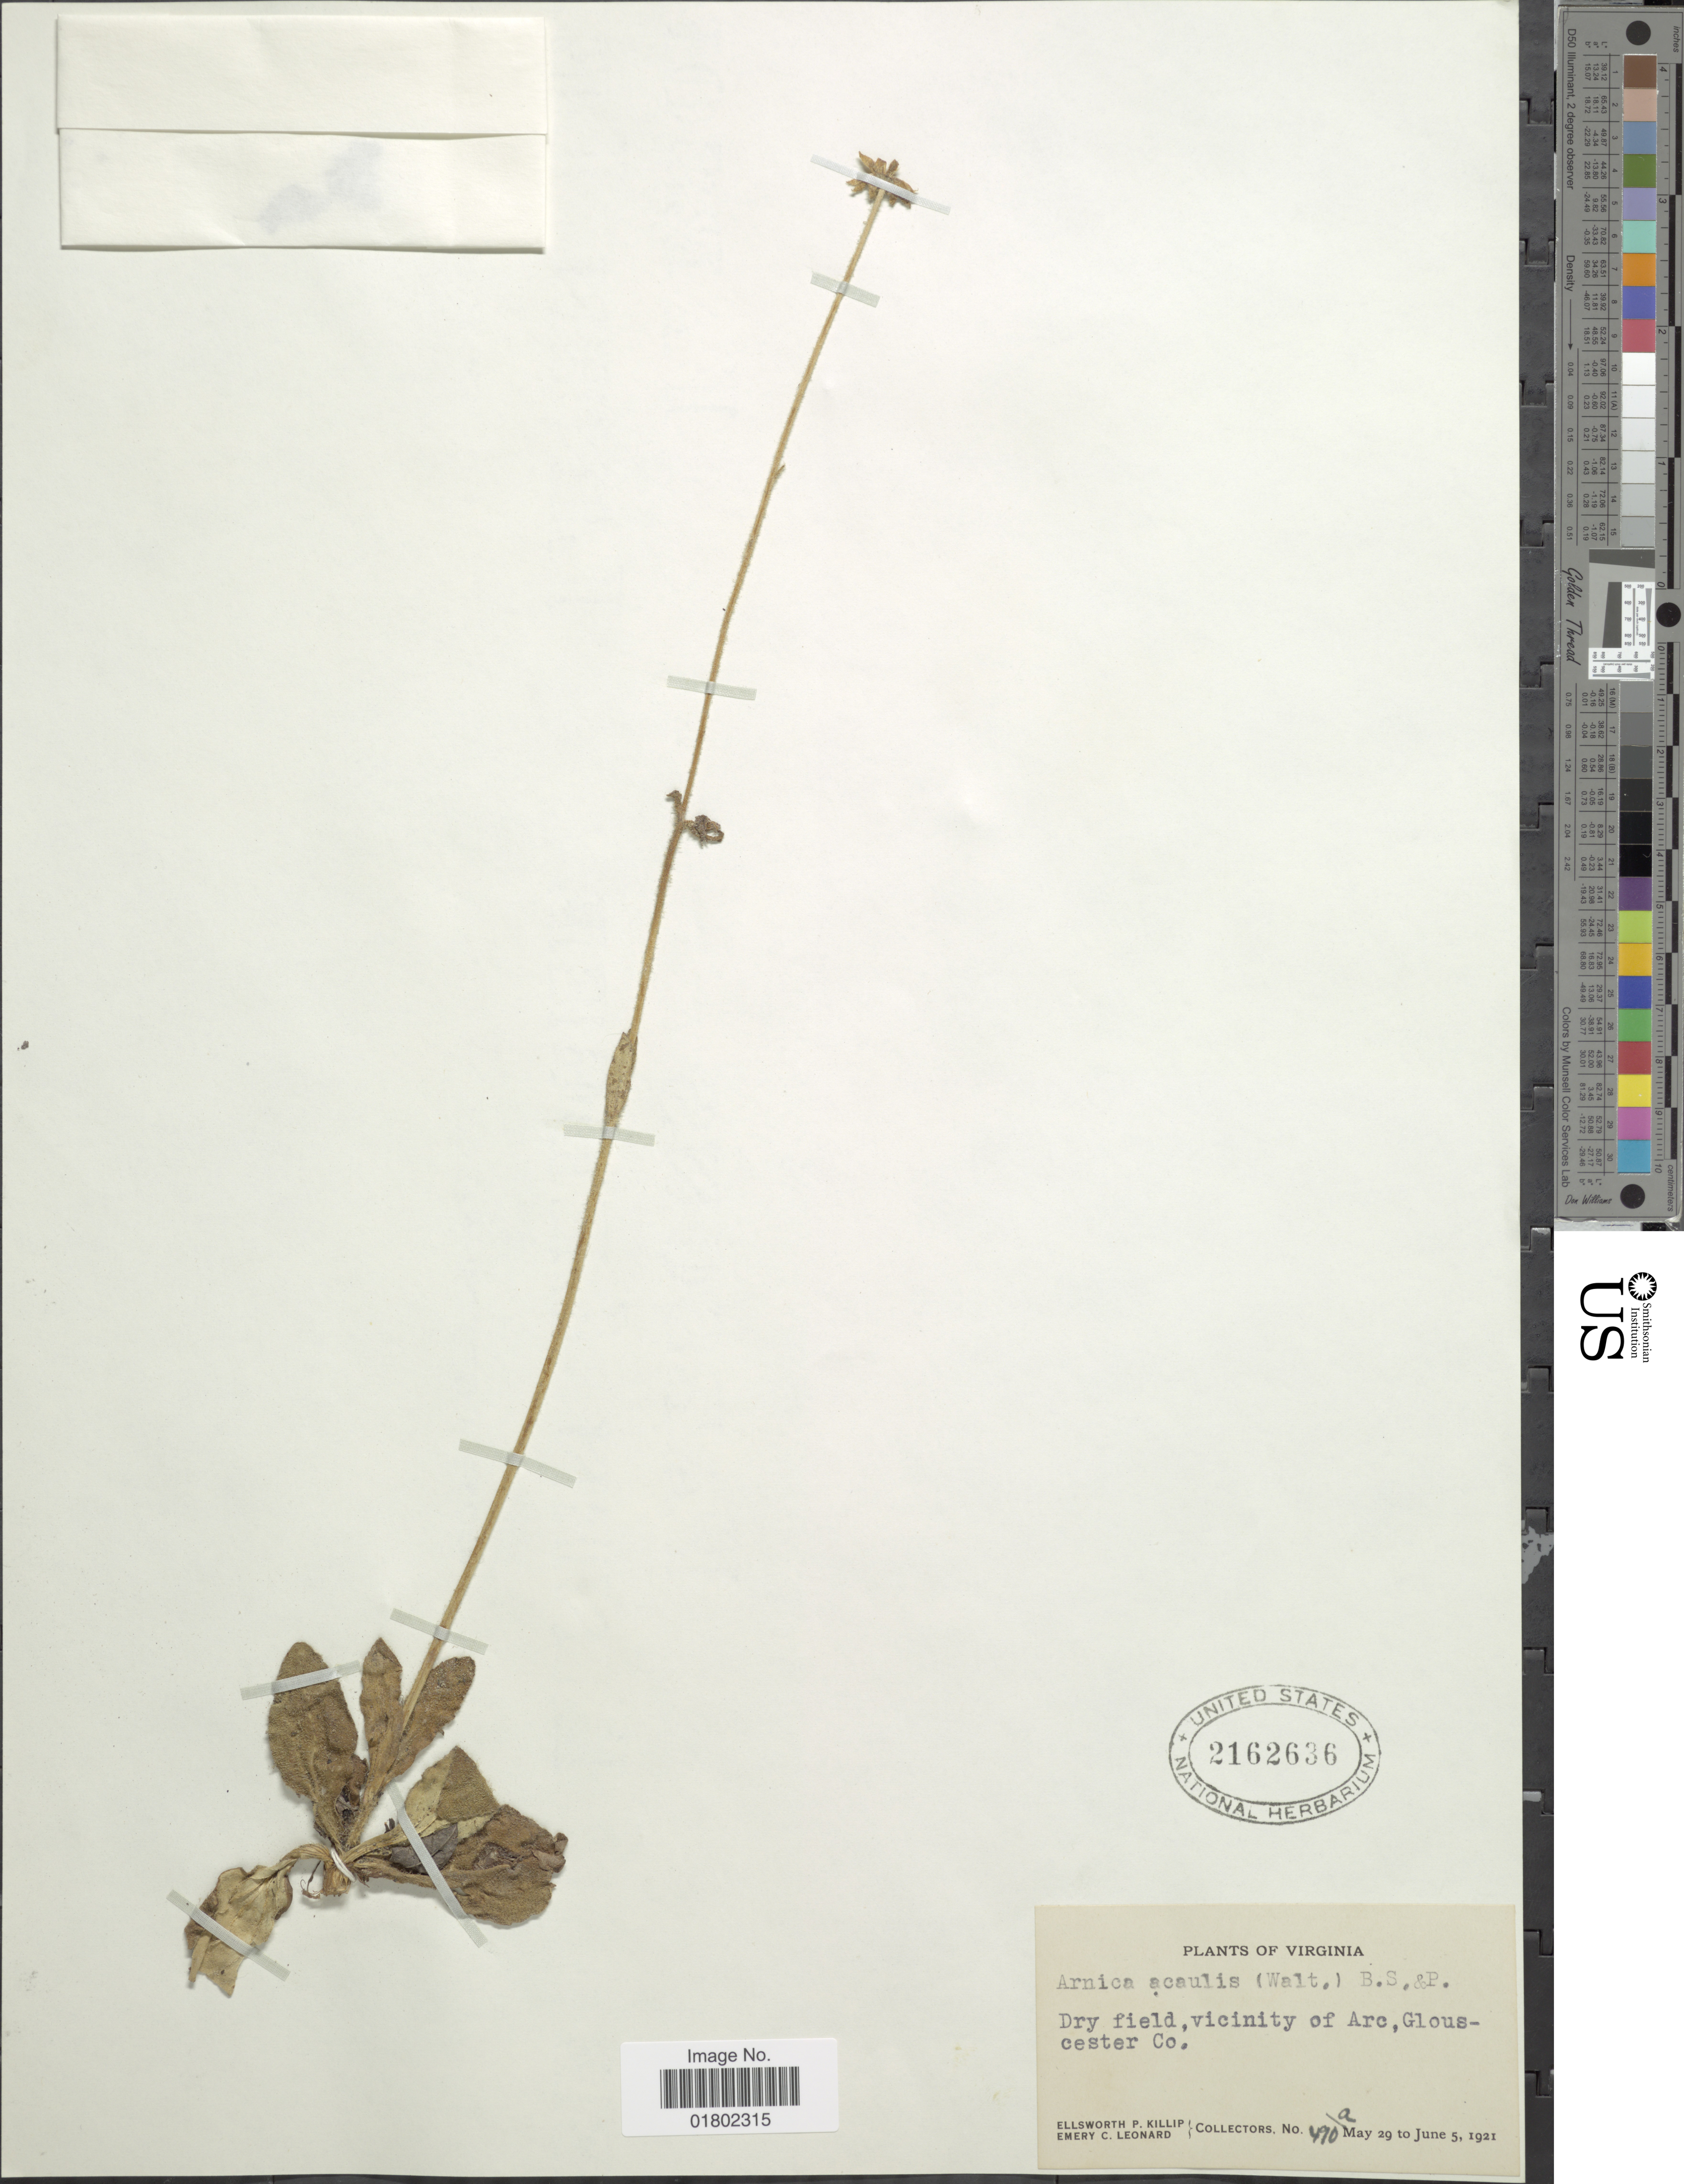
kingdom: Plantae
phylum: Tracheophyta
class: Magnoliopsida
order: Asterales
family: Asteraceae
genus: Arnica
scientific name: Arnica acaulis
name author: (Walter) Britton, Stearns & Poggenb.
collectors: E. P. Killip & E. C. Leonard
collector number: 490a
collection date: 1921-05-29/1921-06-05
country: United States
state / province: Virginia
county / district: Gloucester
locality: Vicinity of Arc, Glouscester Co.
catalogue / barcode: US 2162636